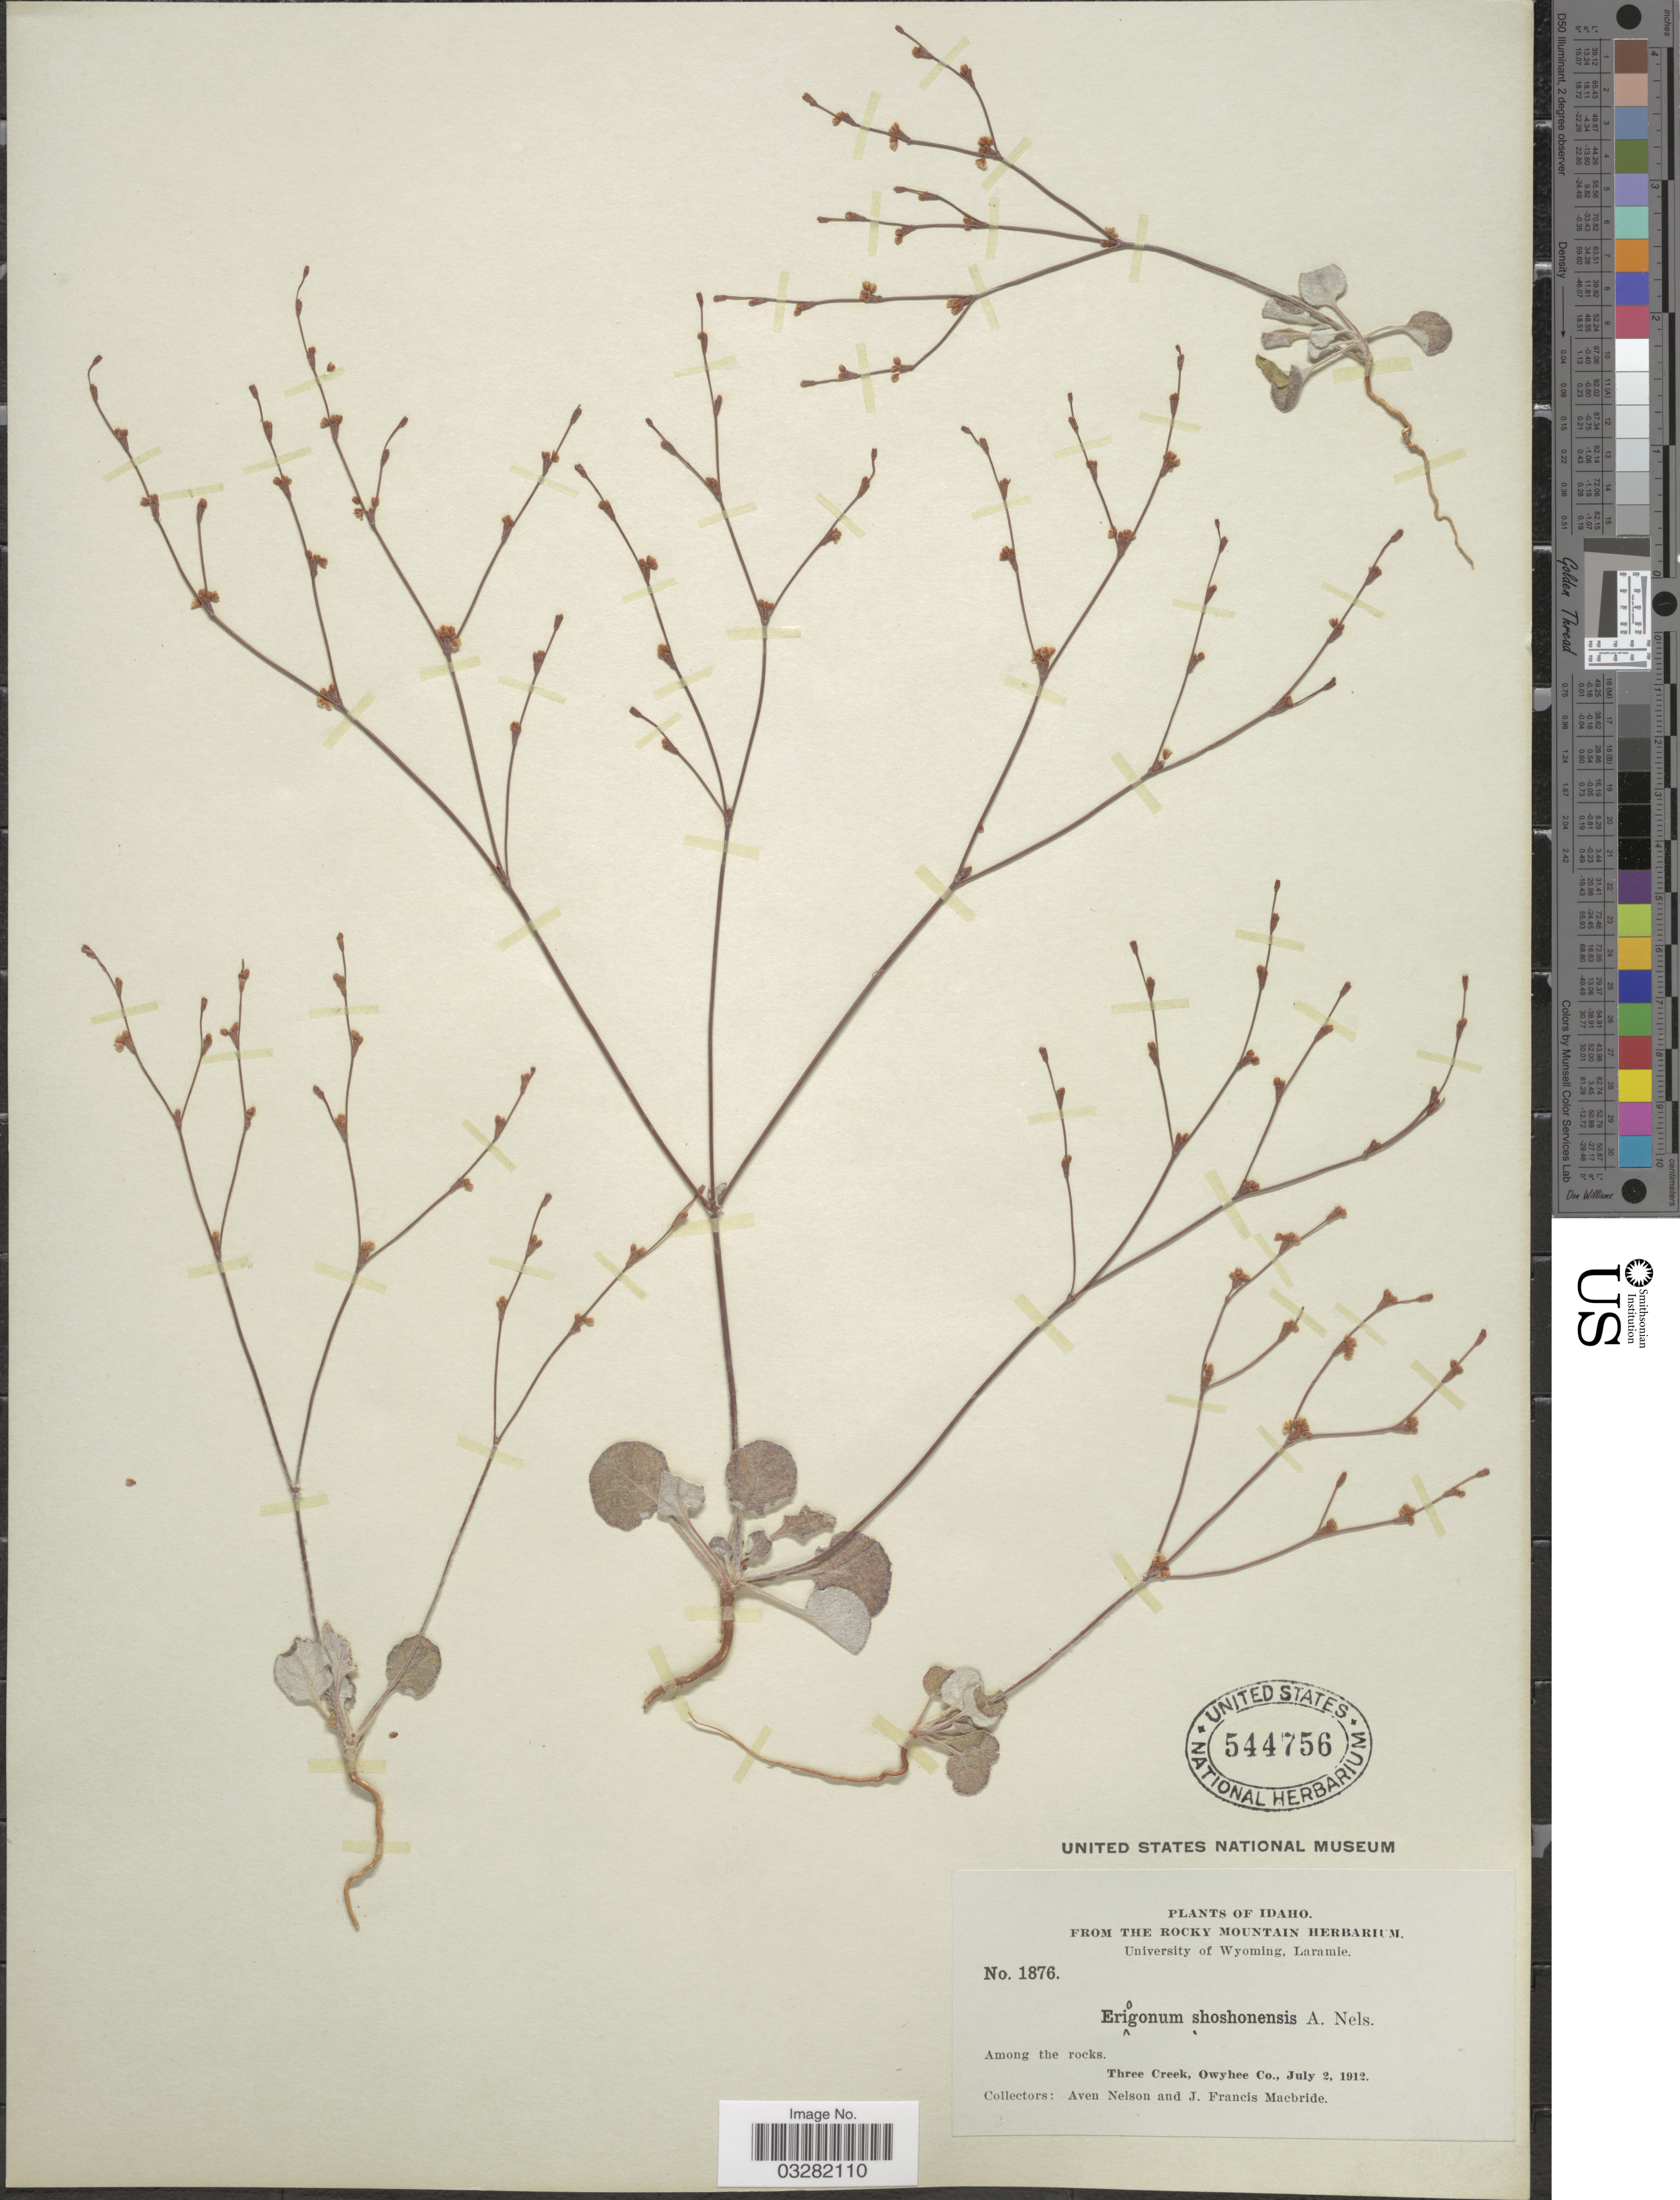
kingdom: Plantae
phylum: Tracheophyta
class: Magnoliopsida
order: Caryophyllales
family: Polygonaceae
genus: Eriogonum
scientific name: Eriogonum vimineum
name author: Douglas ex Benth.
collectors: A. Nelson & J. F. Macbride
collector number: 1876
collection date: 1912-07-02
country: United States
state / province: Idaho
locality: Three Creek, Owyhee Co.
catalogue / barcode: US 544756